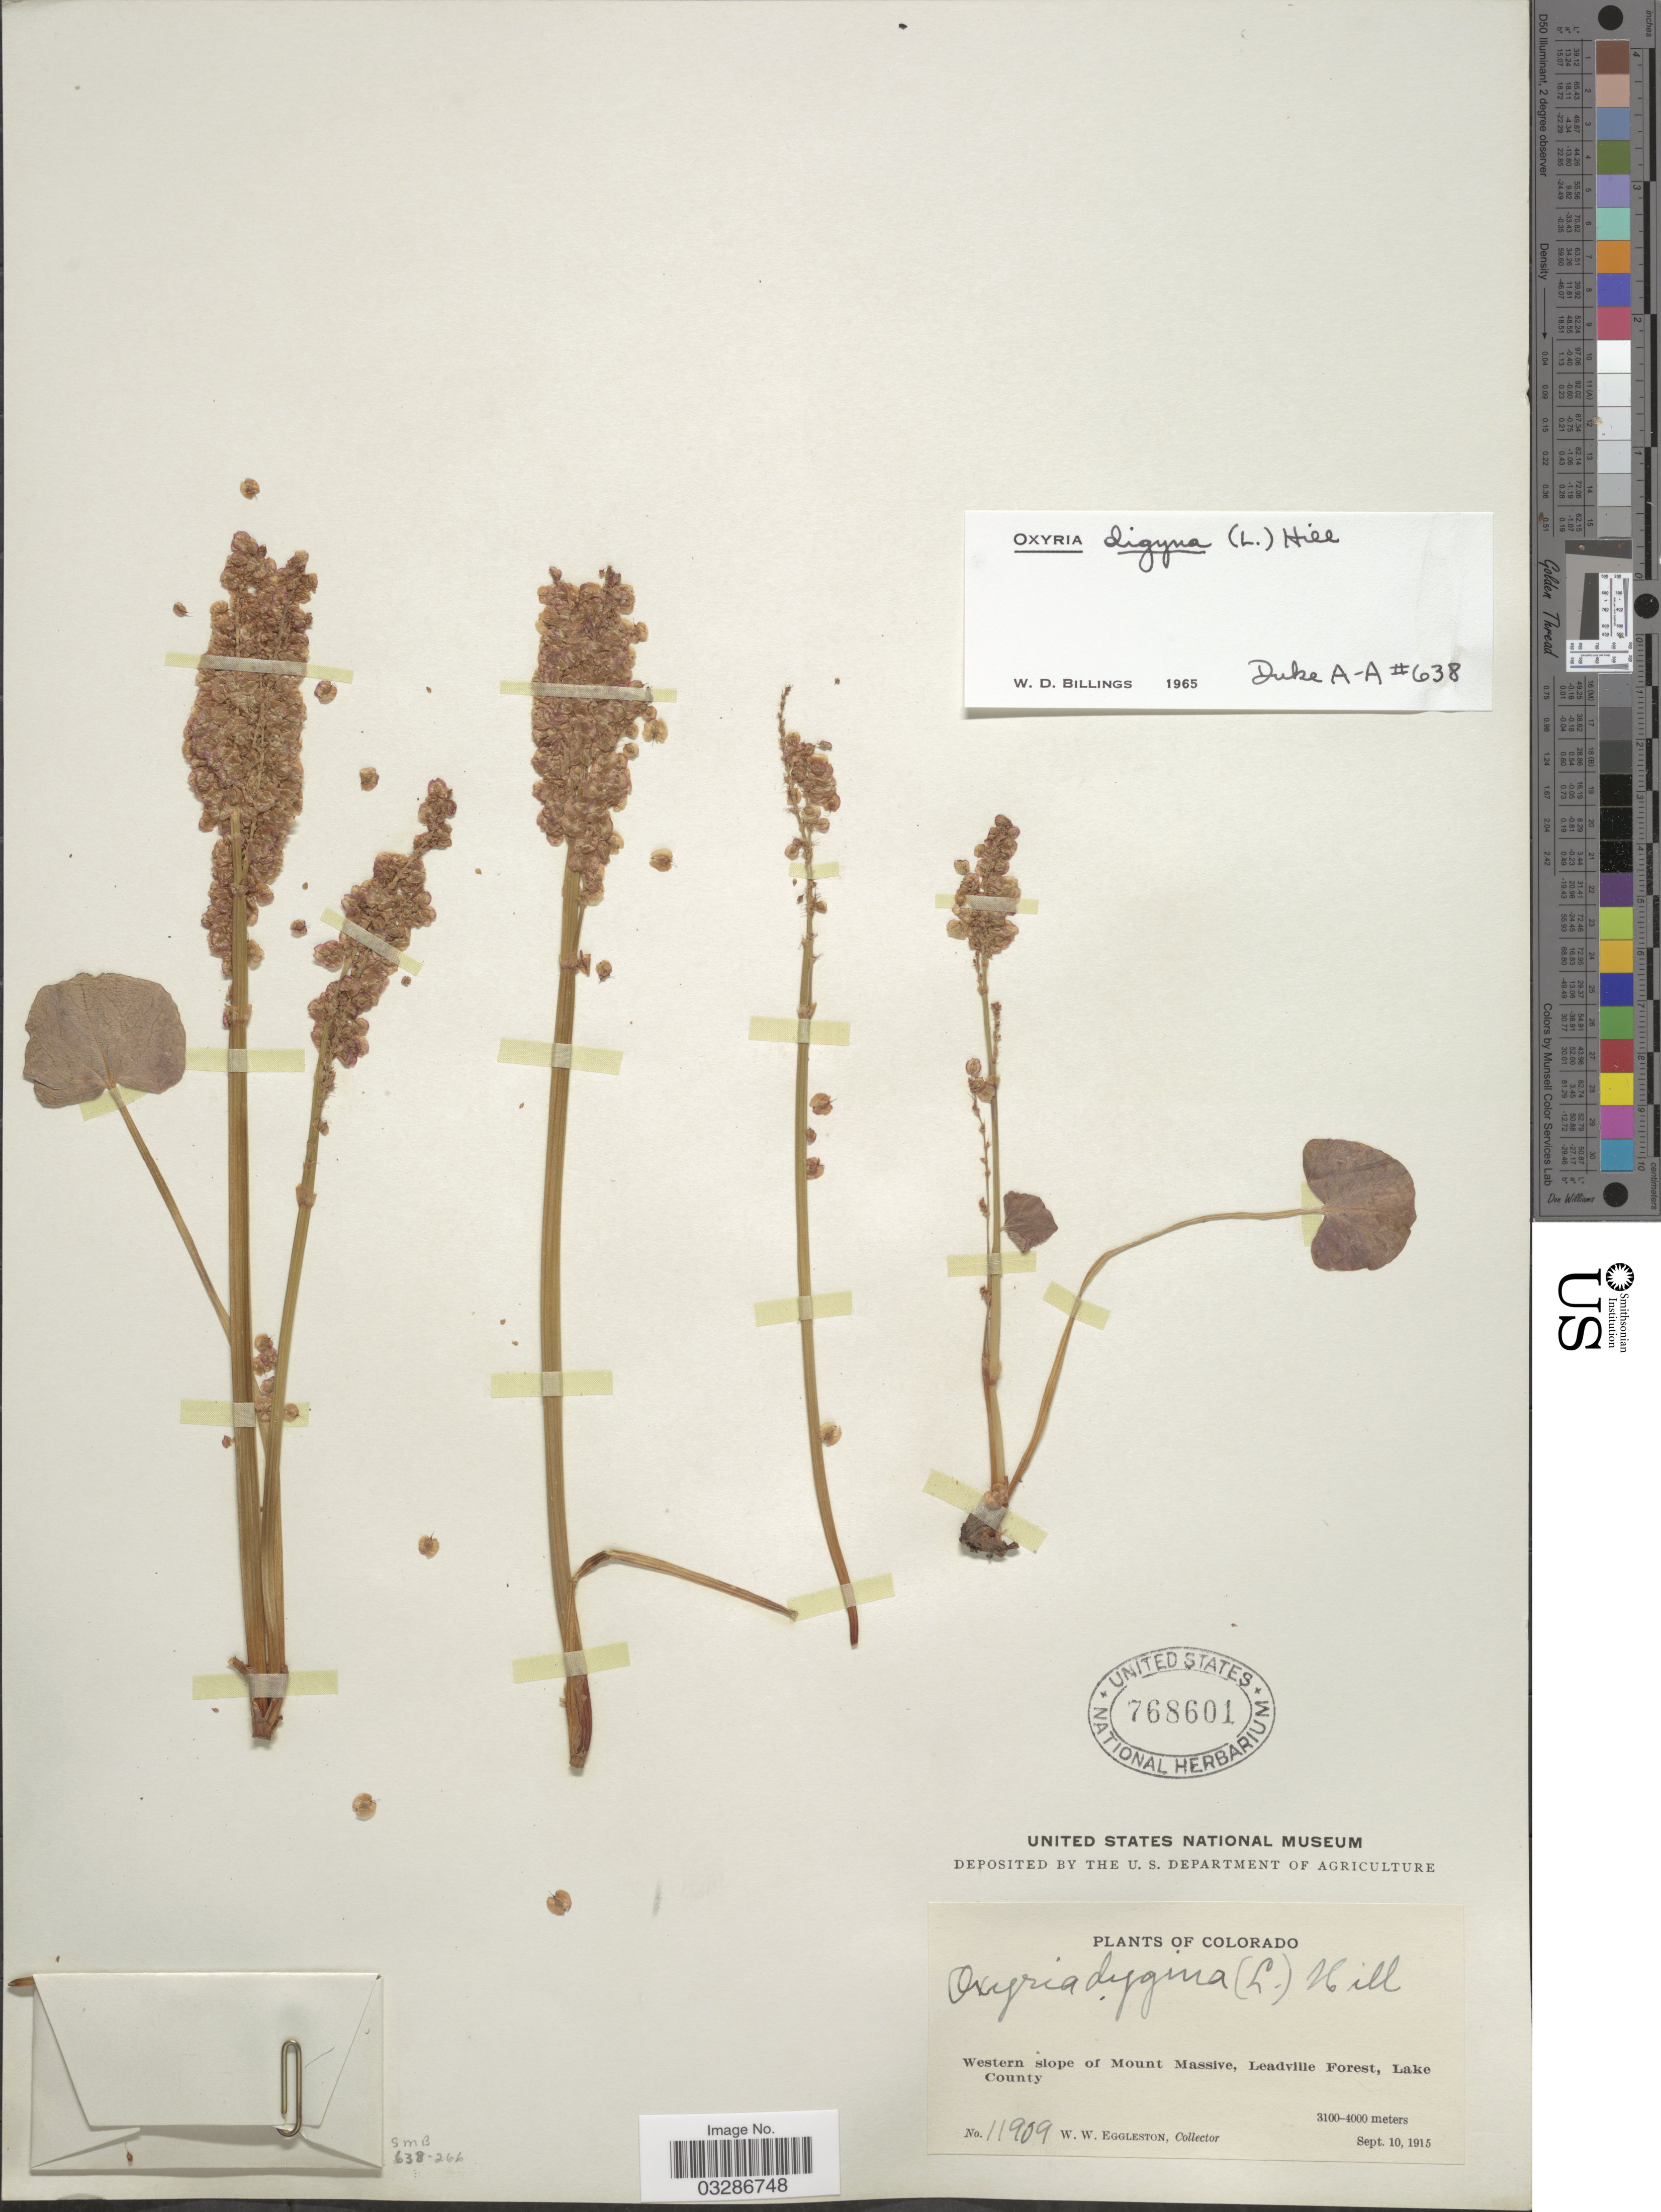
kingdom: Plantae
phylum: Tracheophyta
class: Magnoliopsida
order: Caryophyllales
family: Polygonaceae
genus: Oxyria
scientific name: Oxyria digyna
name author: (L.) Hill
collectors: W. W. Eggleston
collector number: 11909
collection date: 1915-09-10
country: United States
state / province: Colorado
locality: Western slope of Mount Massive, Leadville Forest, Lake County.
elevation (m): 3100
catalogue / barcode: US 768601